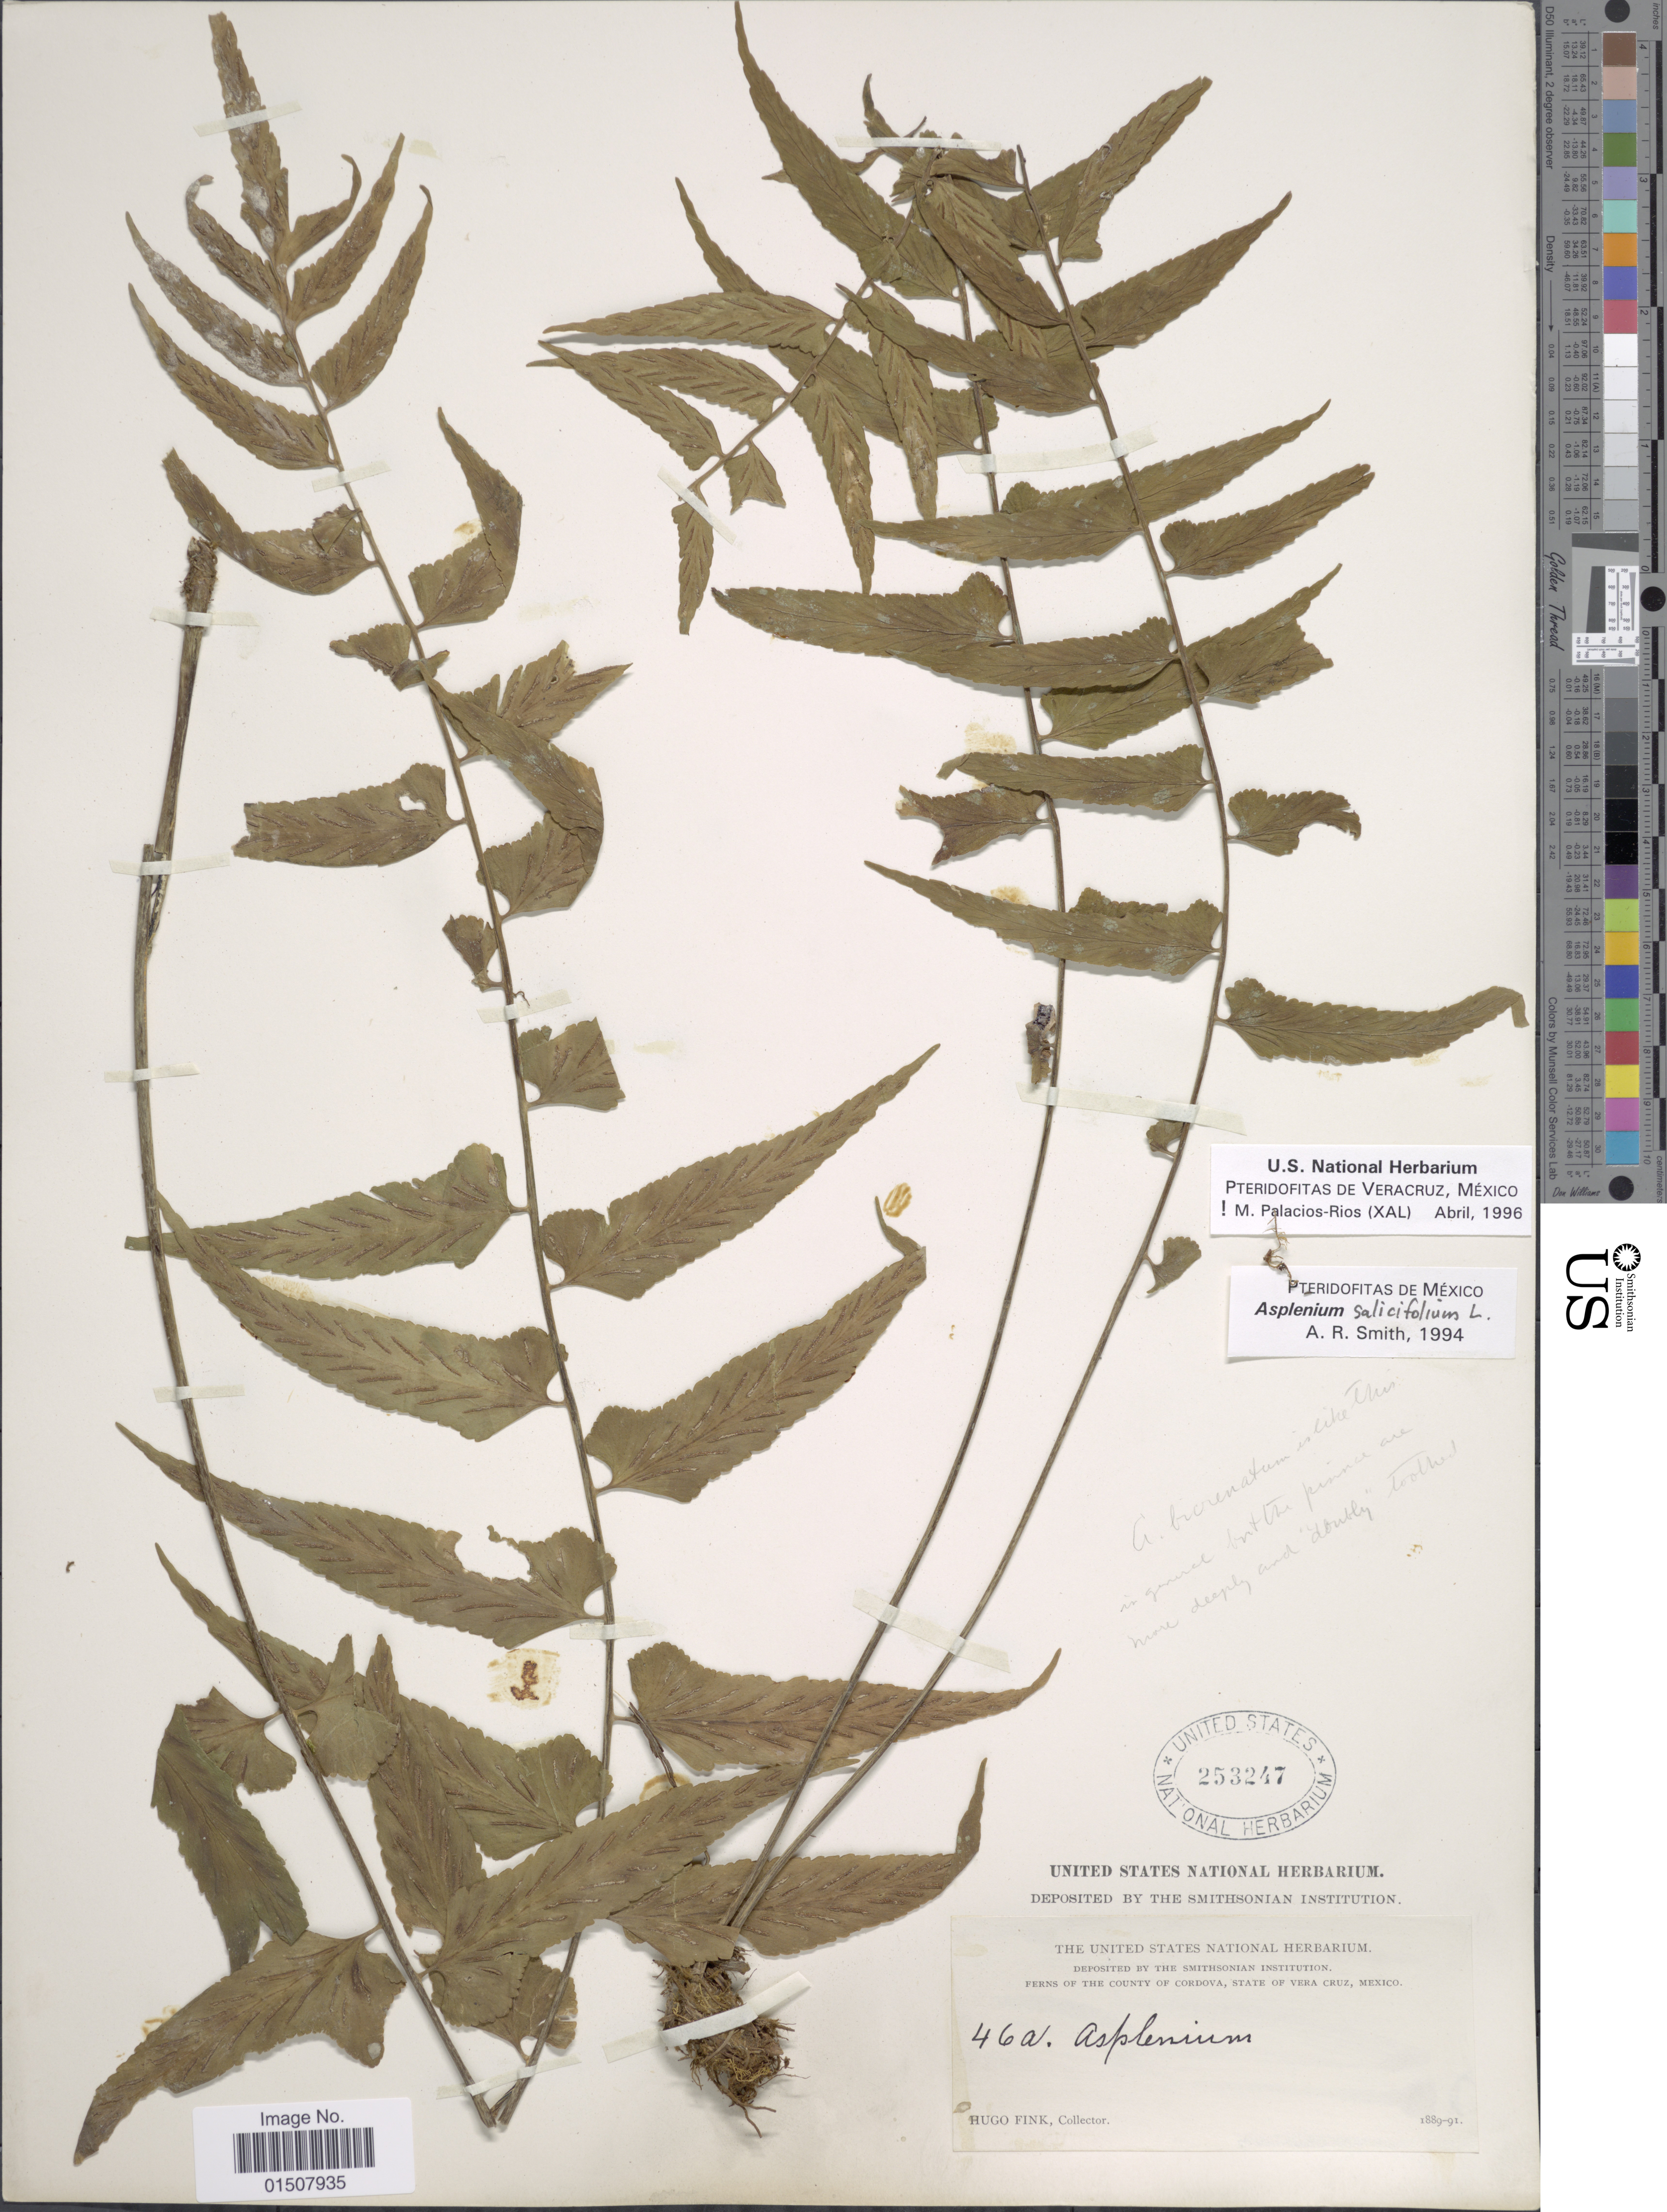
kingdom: Plantae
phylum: Tracheophyta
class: Polypodiopsida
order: Polypodiales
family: Aspleniaceae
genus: Asplenium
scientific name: Asplenium salicifolium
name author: L.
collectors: H. Fink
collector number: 46a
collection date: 1889/1891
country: Mexico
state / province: Veracruz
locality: Vera Curz, the county of Cordova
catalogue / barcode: US 253247